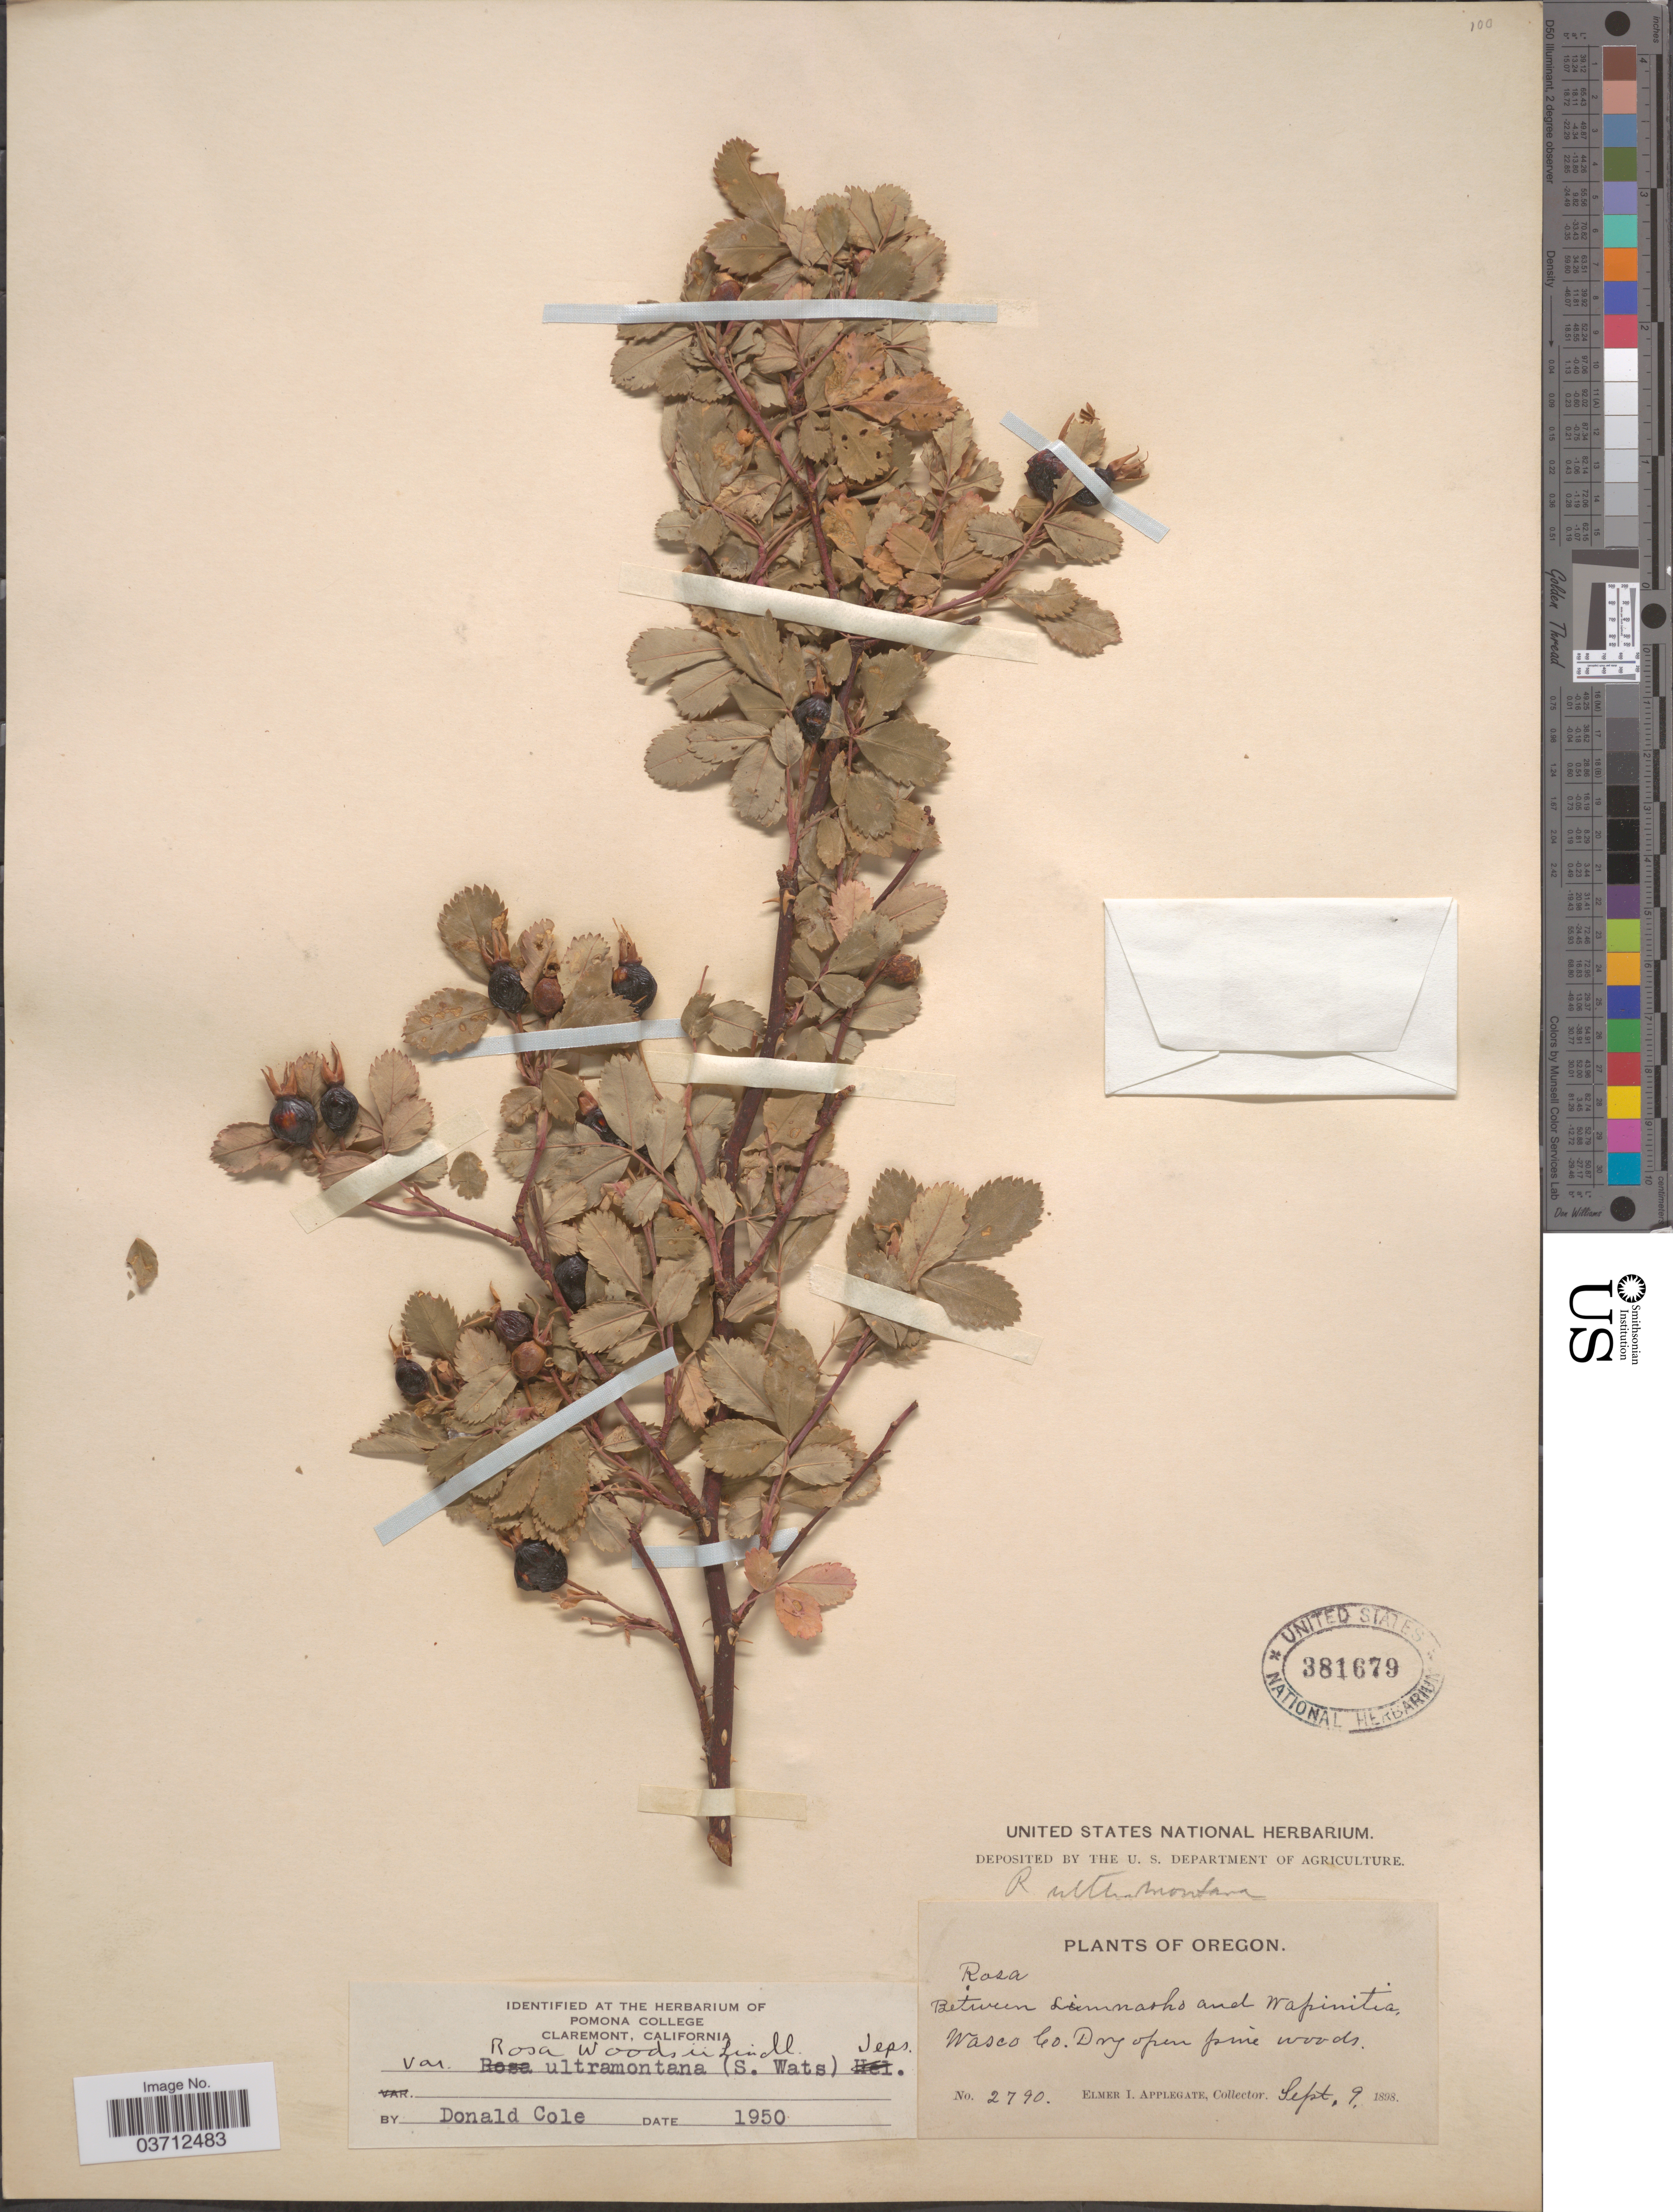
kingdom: Plantae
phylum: Tracheophyta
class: Magnoliopsida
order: Rosales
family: Rosaceae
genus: Rosa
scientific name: Rosa woodsii var. ultramontana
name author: Lindl.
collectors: E. I. Applegate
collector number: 2790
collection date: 1898-09-09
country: United States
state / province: Oregon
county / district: Wasco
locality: Between Simnasho and Wapinitia, Wasco Co.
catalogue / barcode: US 381679